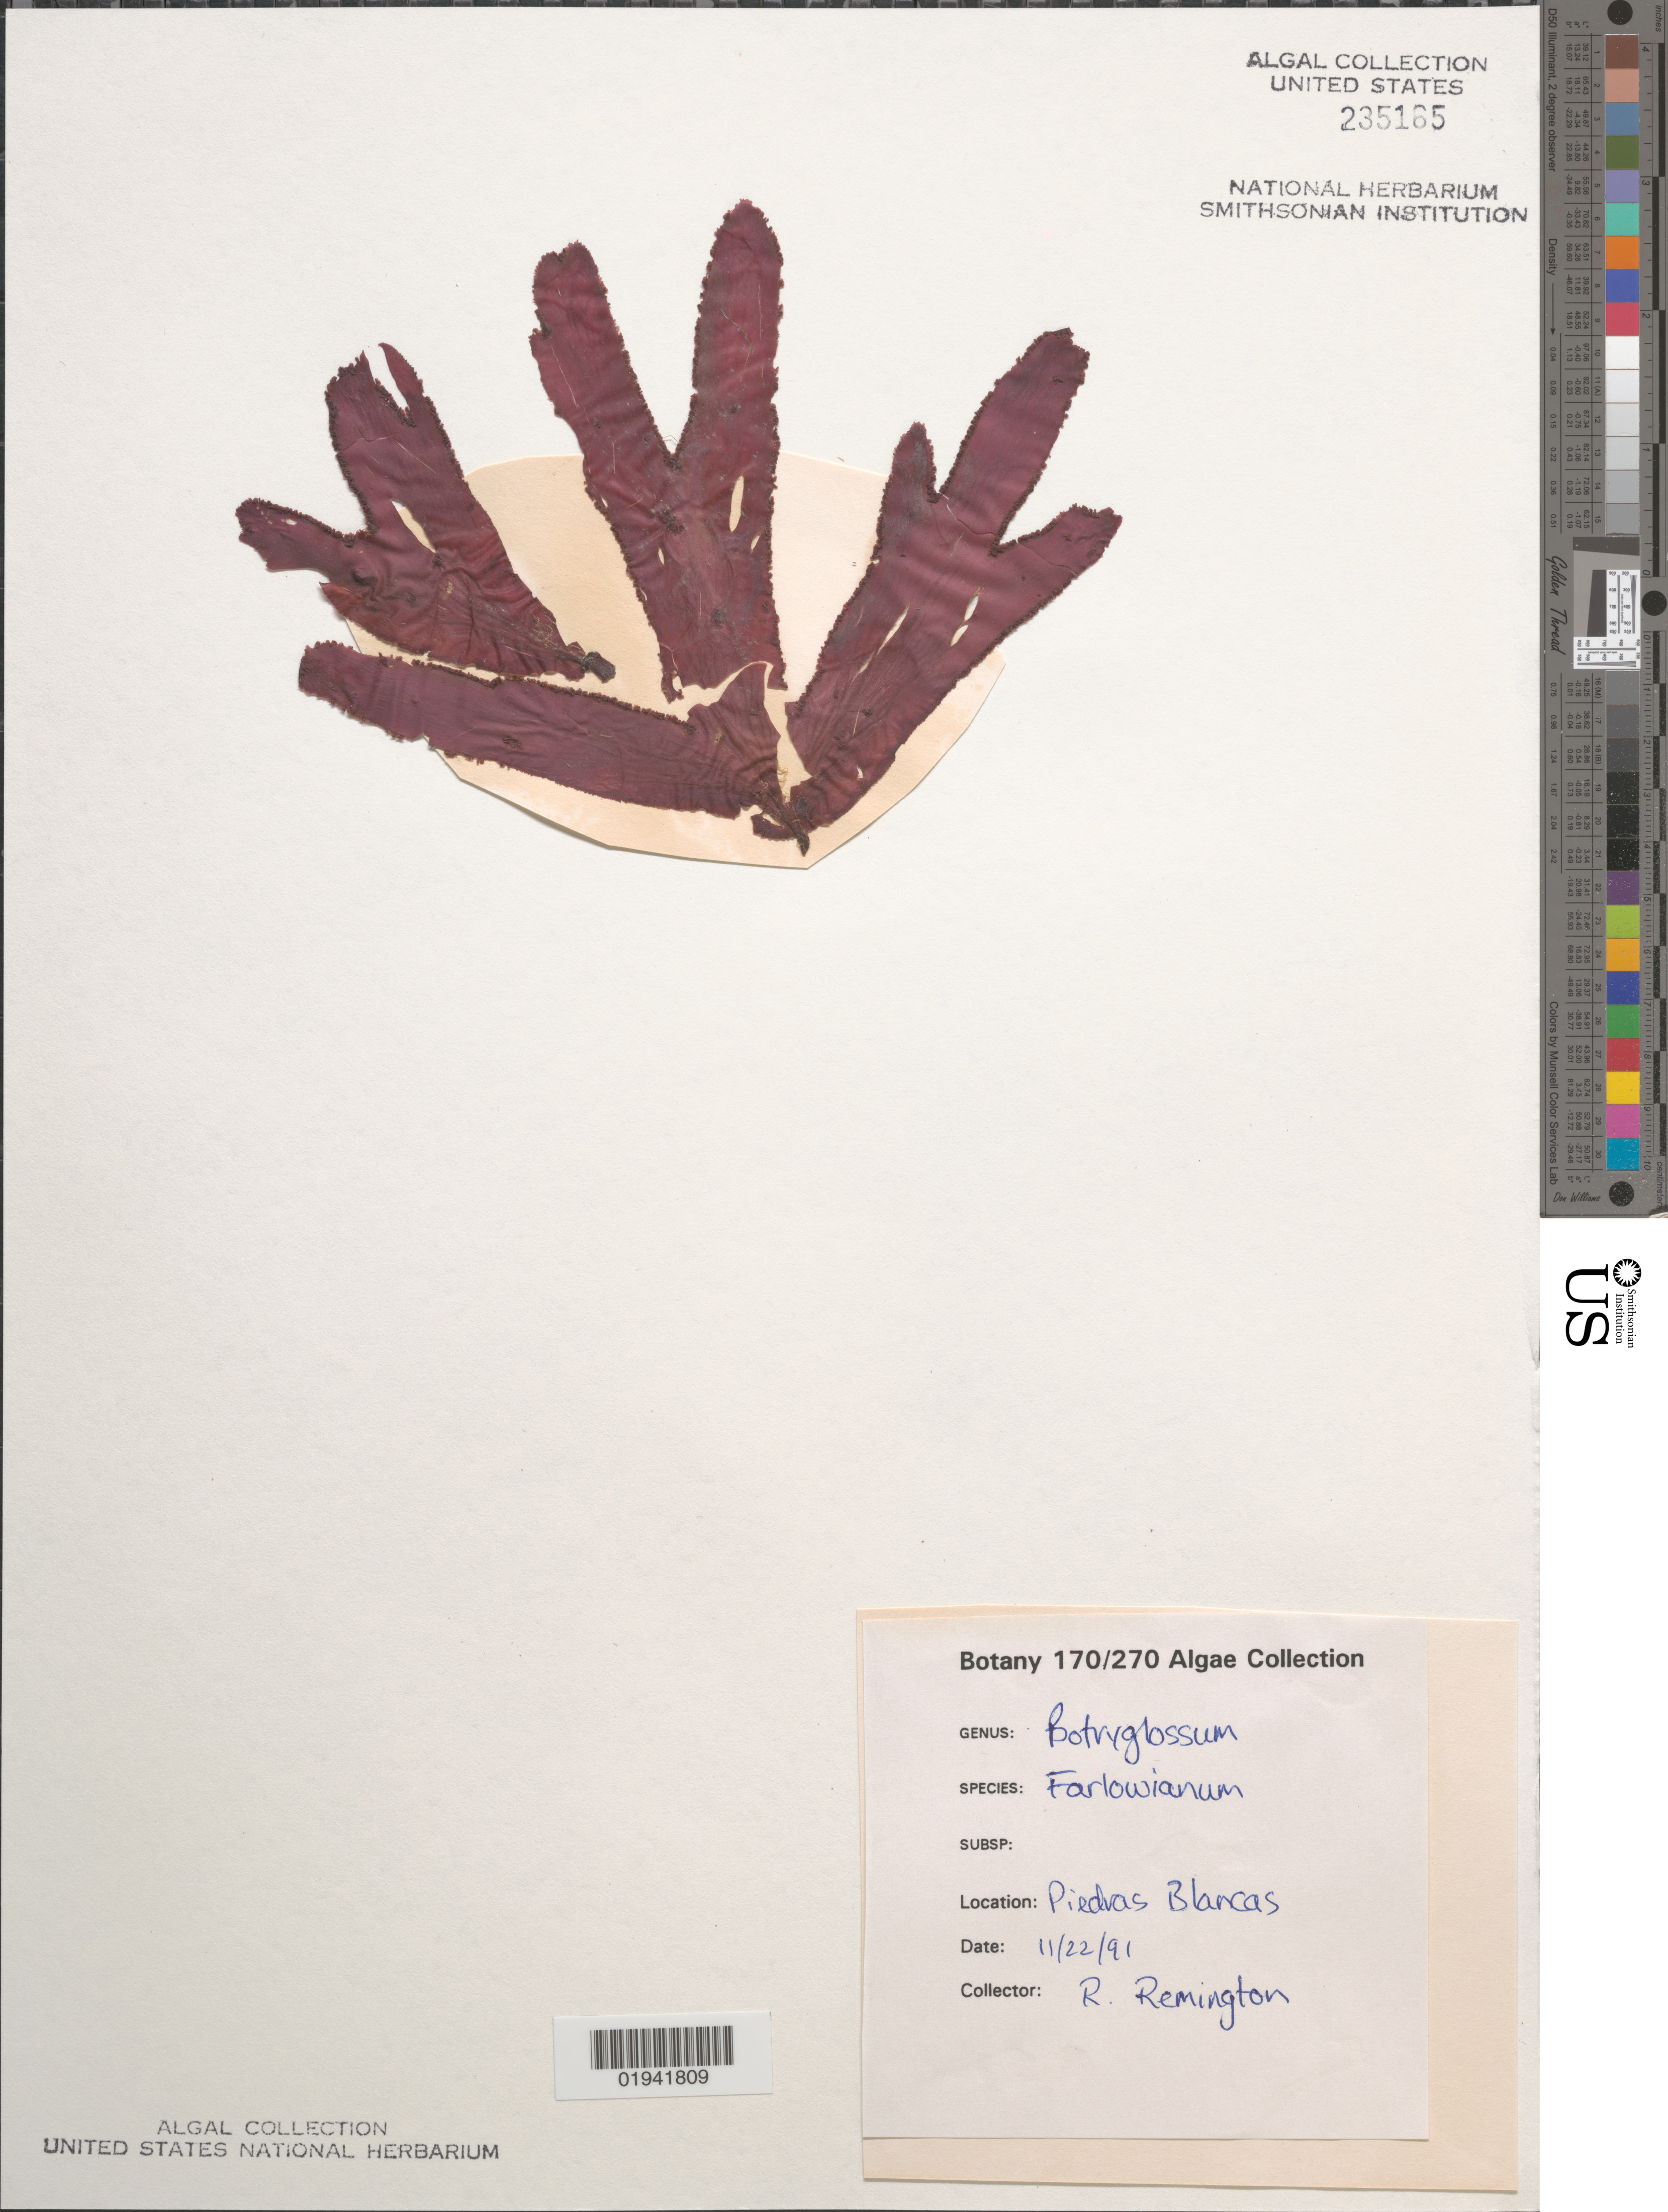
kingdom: Plantae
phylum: Rhodophyta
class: Florideophyceae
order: Ceramiales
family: Delesseriaceae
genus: Botryoglossum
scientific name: Botryoglossum farlowianum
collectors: R. Remington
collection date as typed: Transcribed d/m/y: 22/11/91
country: United States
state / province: California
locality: Piedras Blancas.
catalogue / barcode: US 235165